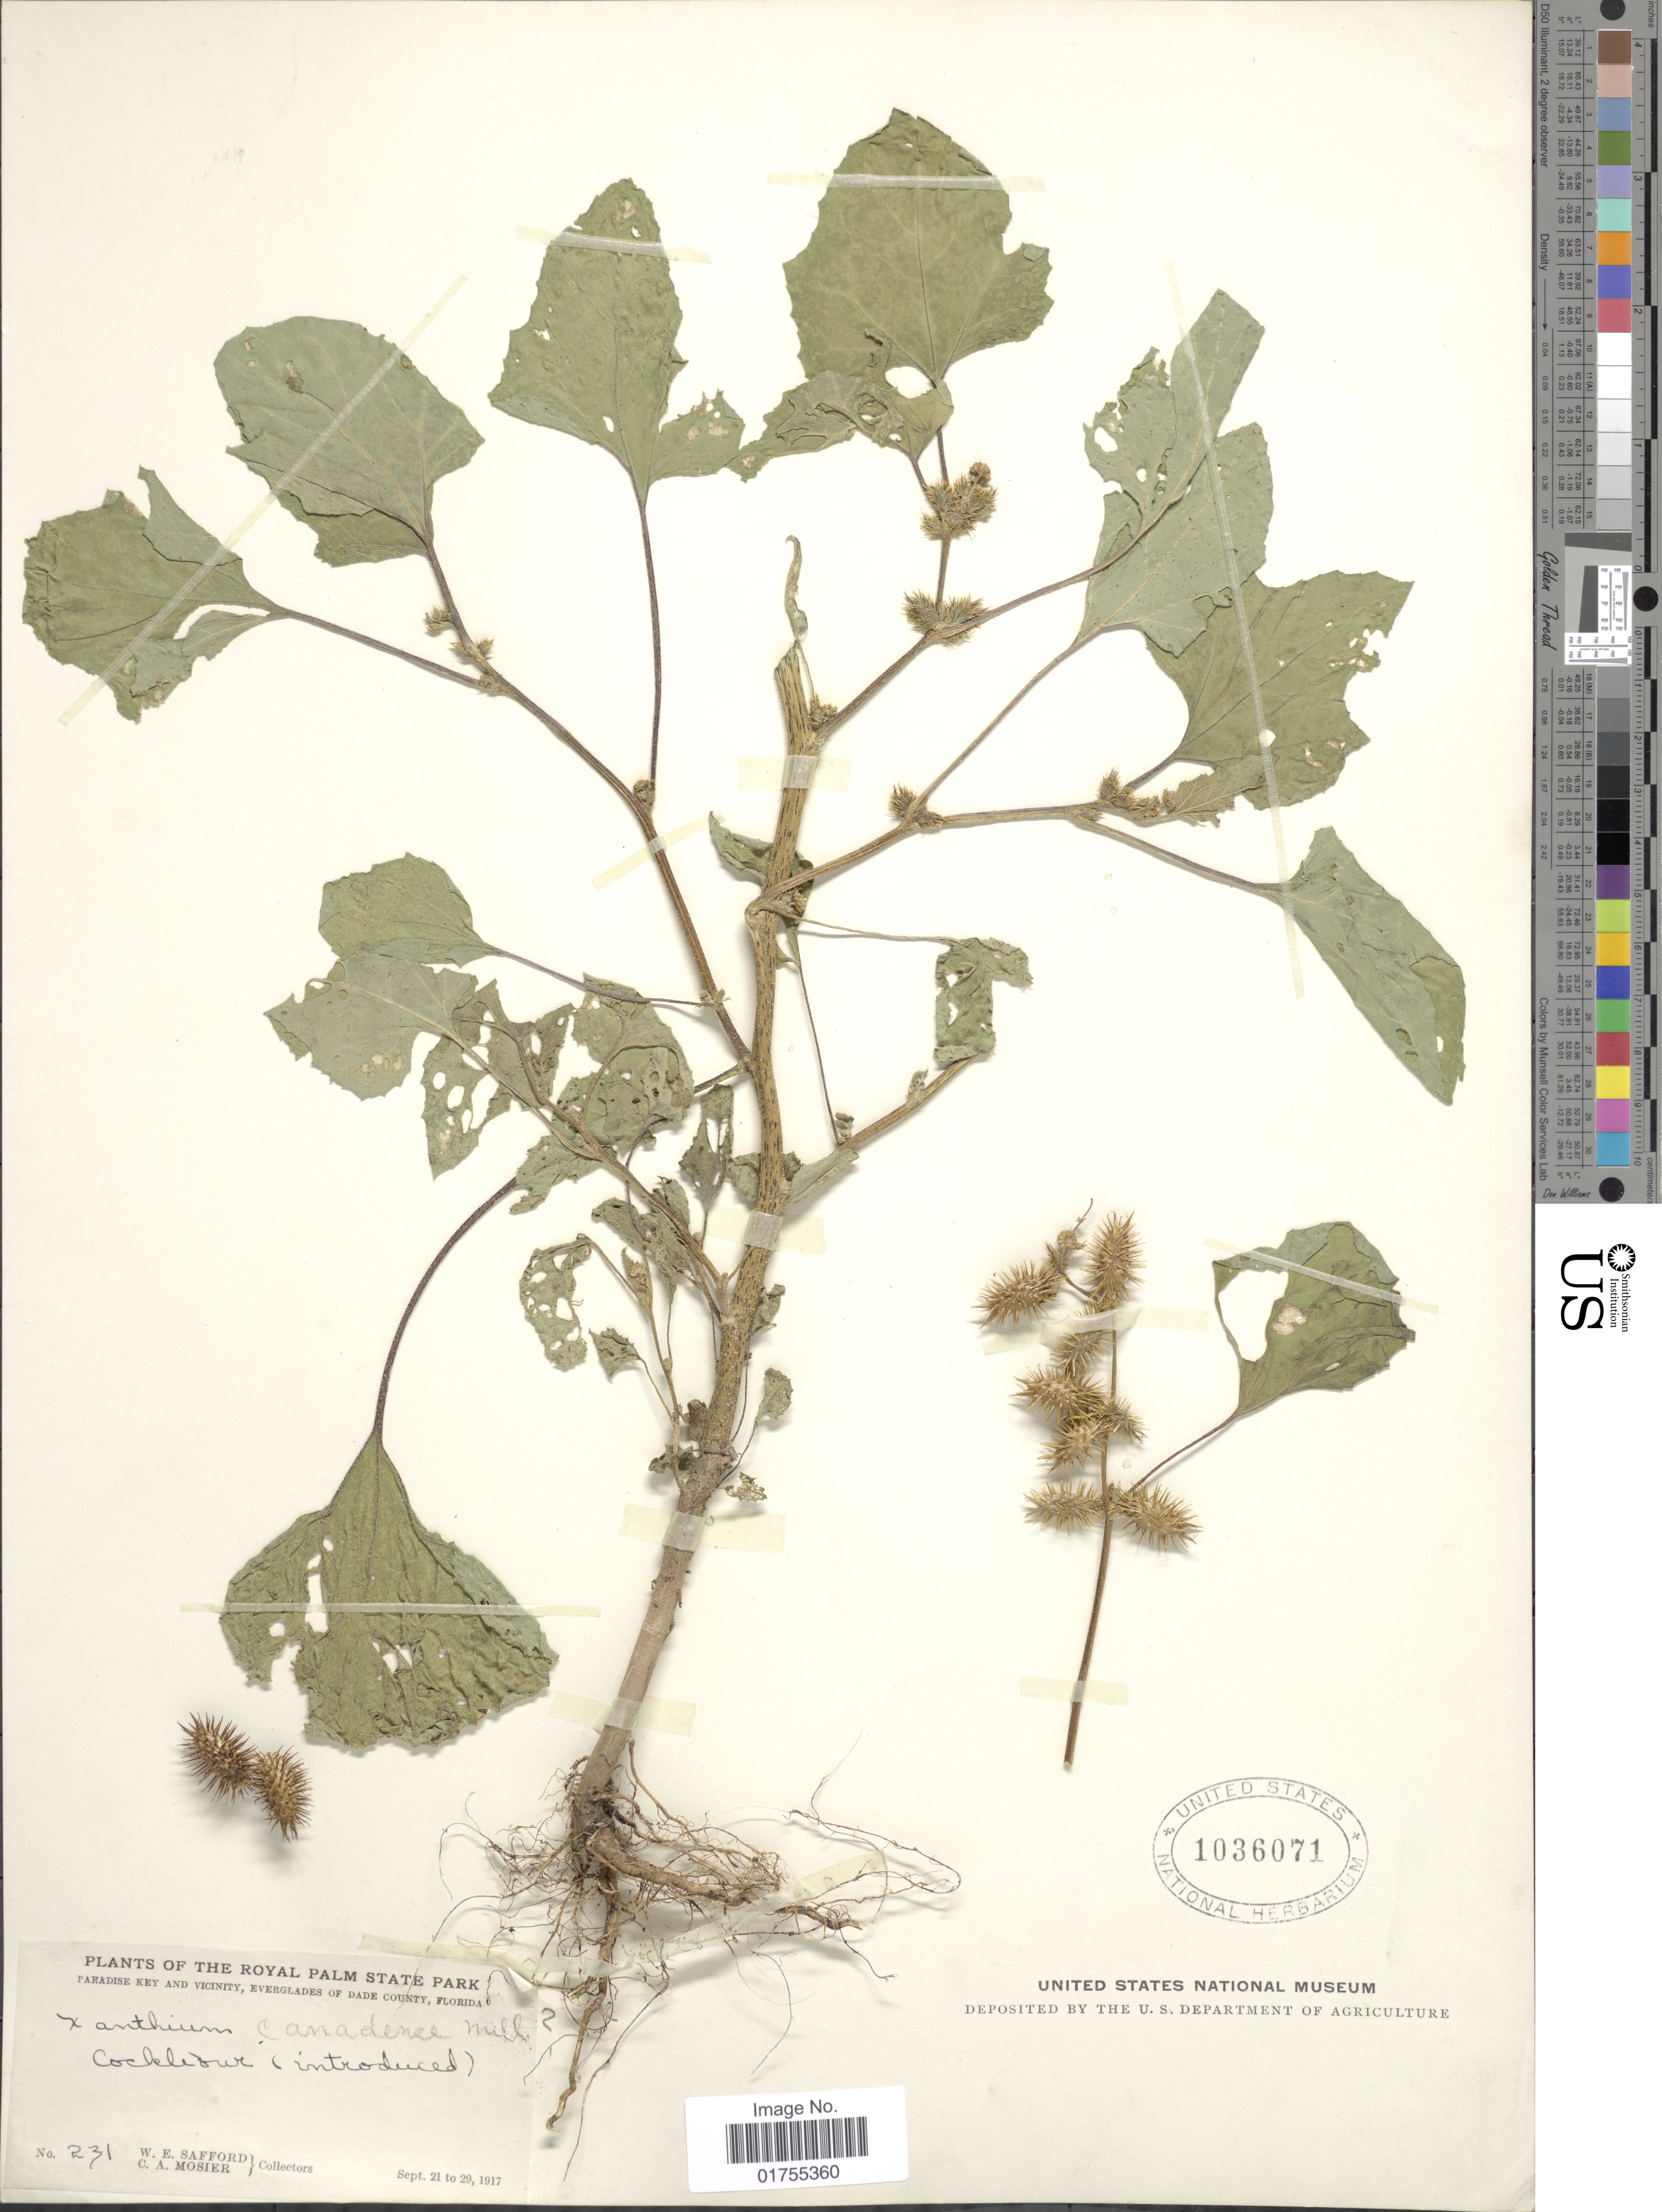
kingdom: Plantae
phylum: Tracheophyta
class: Magnoliopsida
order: Asterales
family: Asteraceae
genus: Xanthium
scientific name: Xanthium strumarium var. glabratum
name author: Mill.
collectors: W. E. Safford & C. A. Mosier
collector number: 231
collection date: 1917-09-21/1917-09-29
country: United States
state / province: Florida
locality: Paradise Key and vicinity, Everglades of Dade County, The Royal Palm State Park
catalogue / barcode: US 1036071